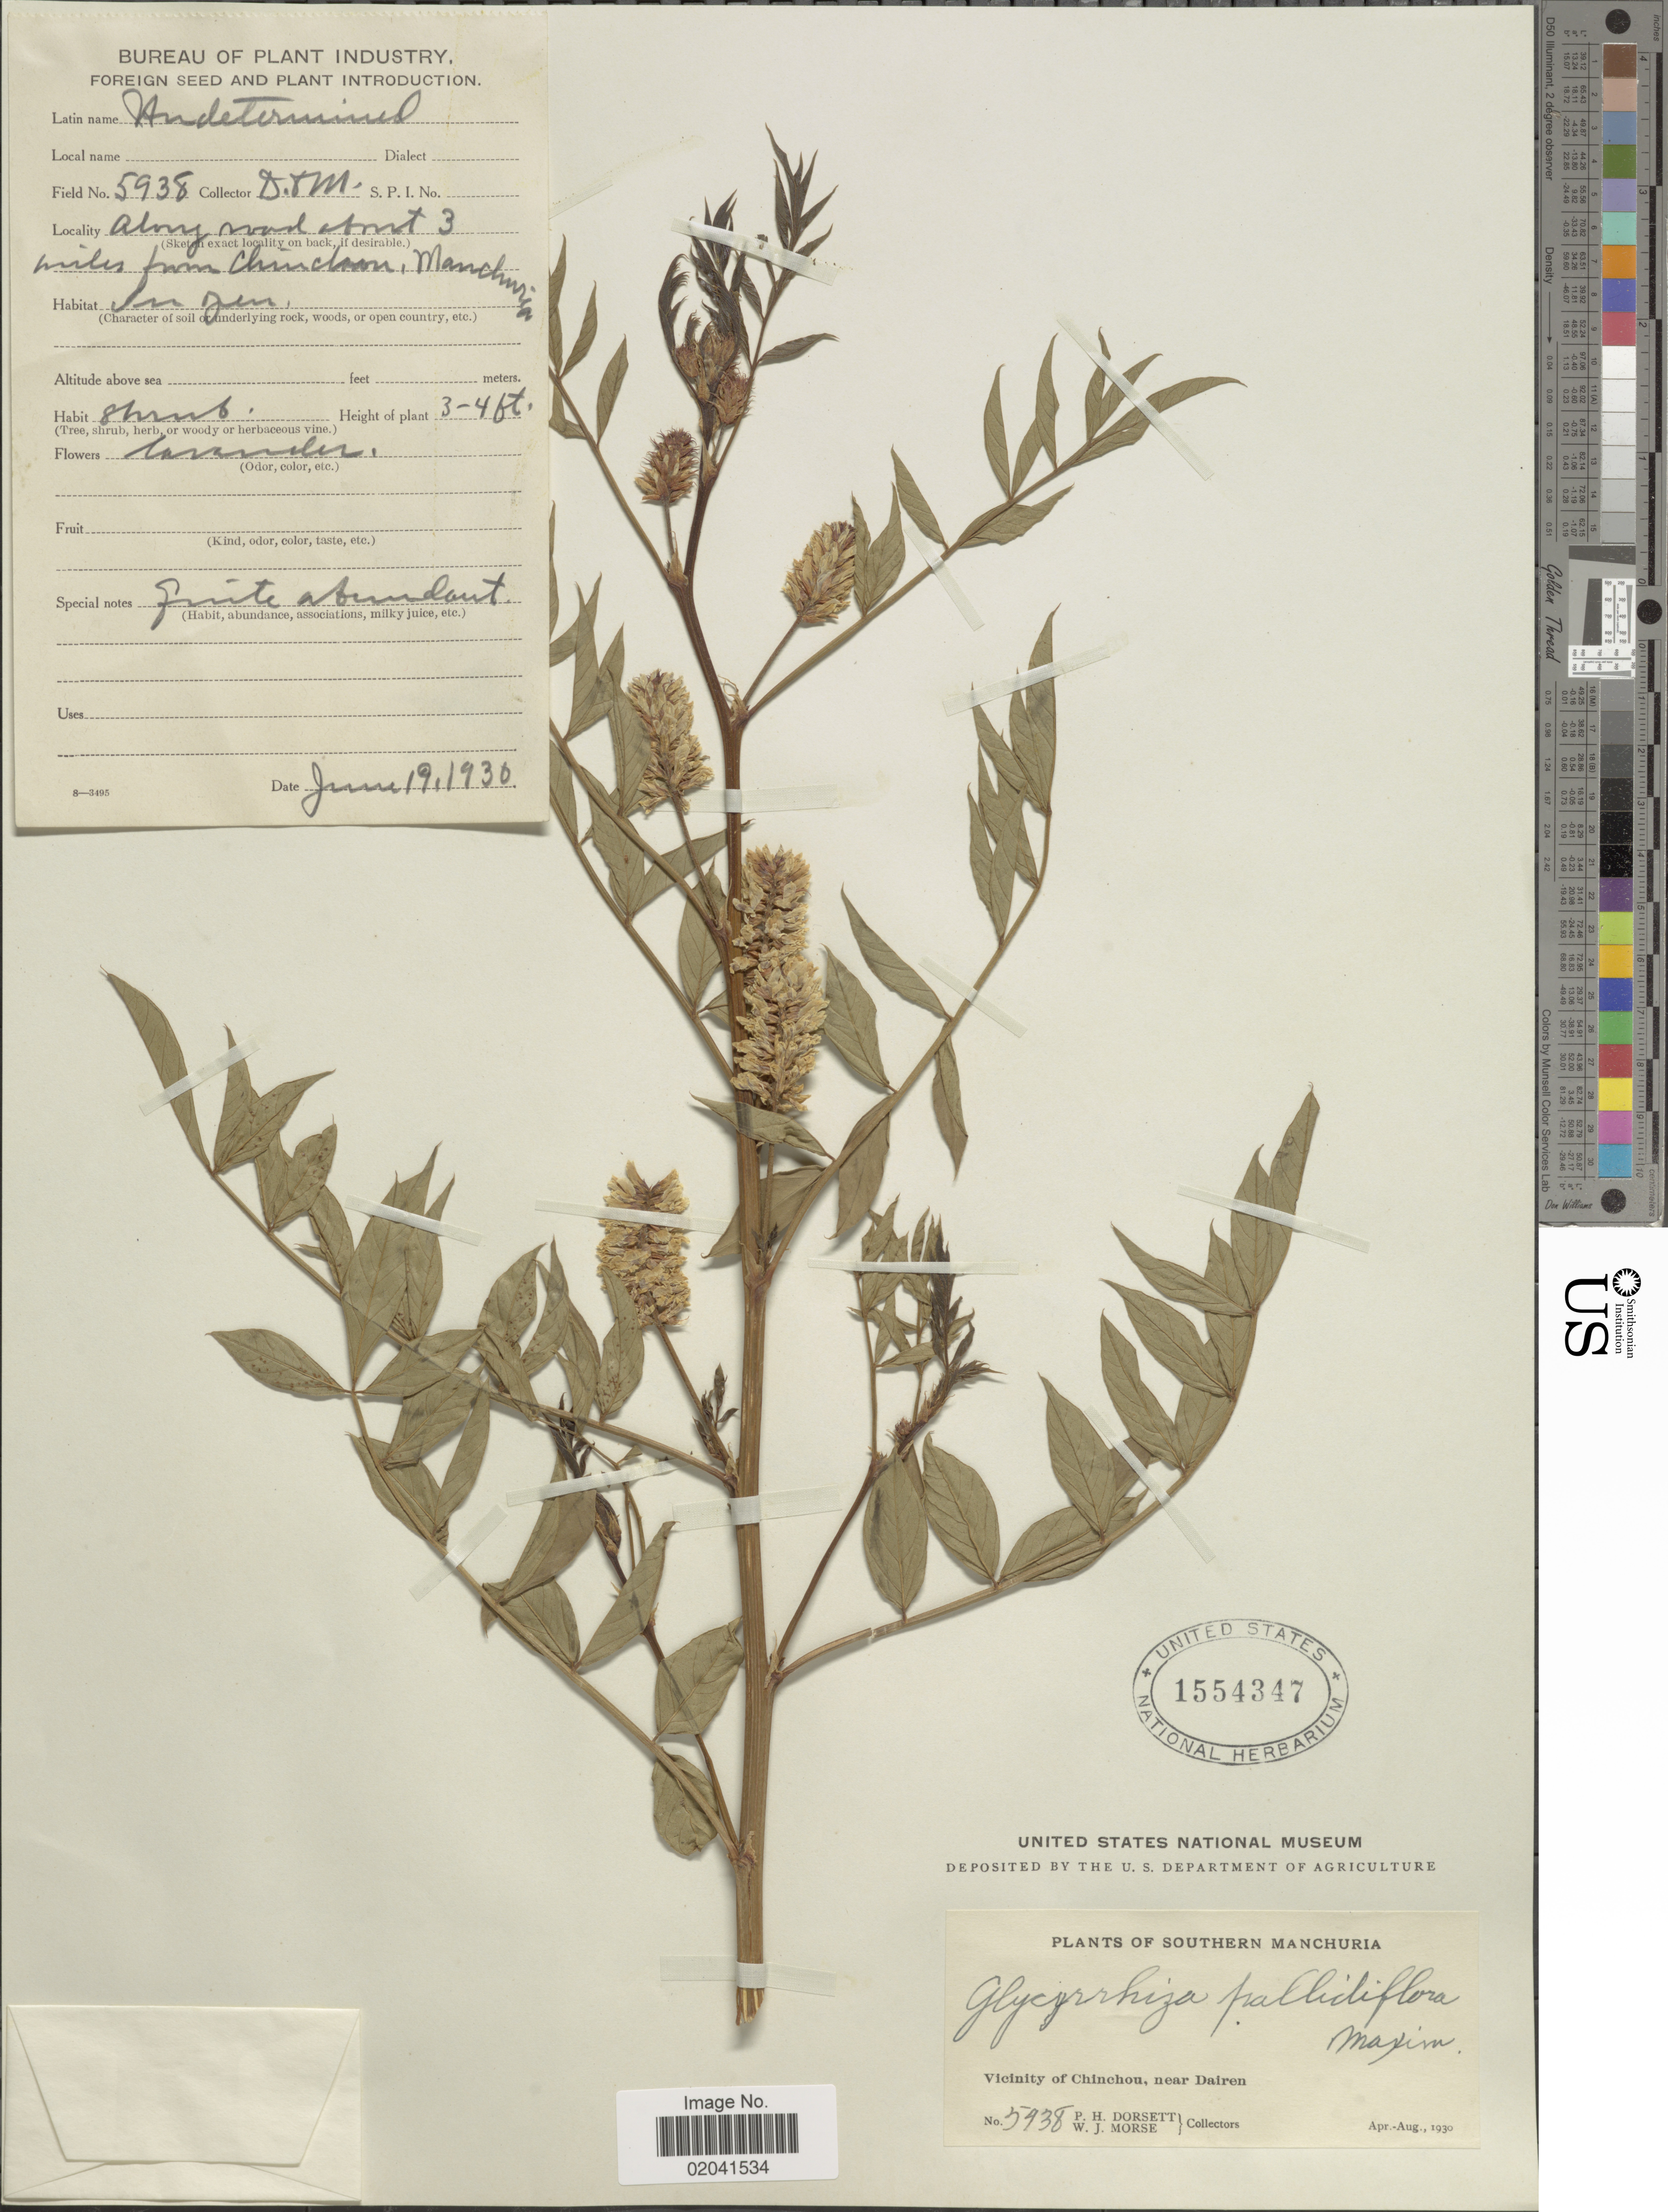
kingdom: Plantae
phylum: Tracheophyta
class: Magnoliopsida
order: Fabales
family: Fabaceae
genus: Glycyrrhiza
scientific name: Glycyrrhiza pallidiflora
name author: Maxim.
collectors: P. H. Dorsett & W. J. Morse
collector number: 5938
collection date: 1930-04/1930-08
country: China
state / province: Liaoning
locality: Southern Manchuria, Vicinity of Chinchou, near Dairen.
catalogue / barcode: US 1554347